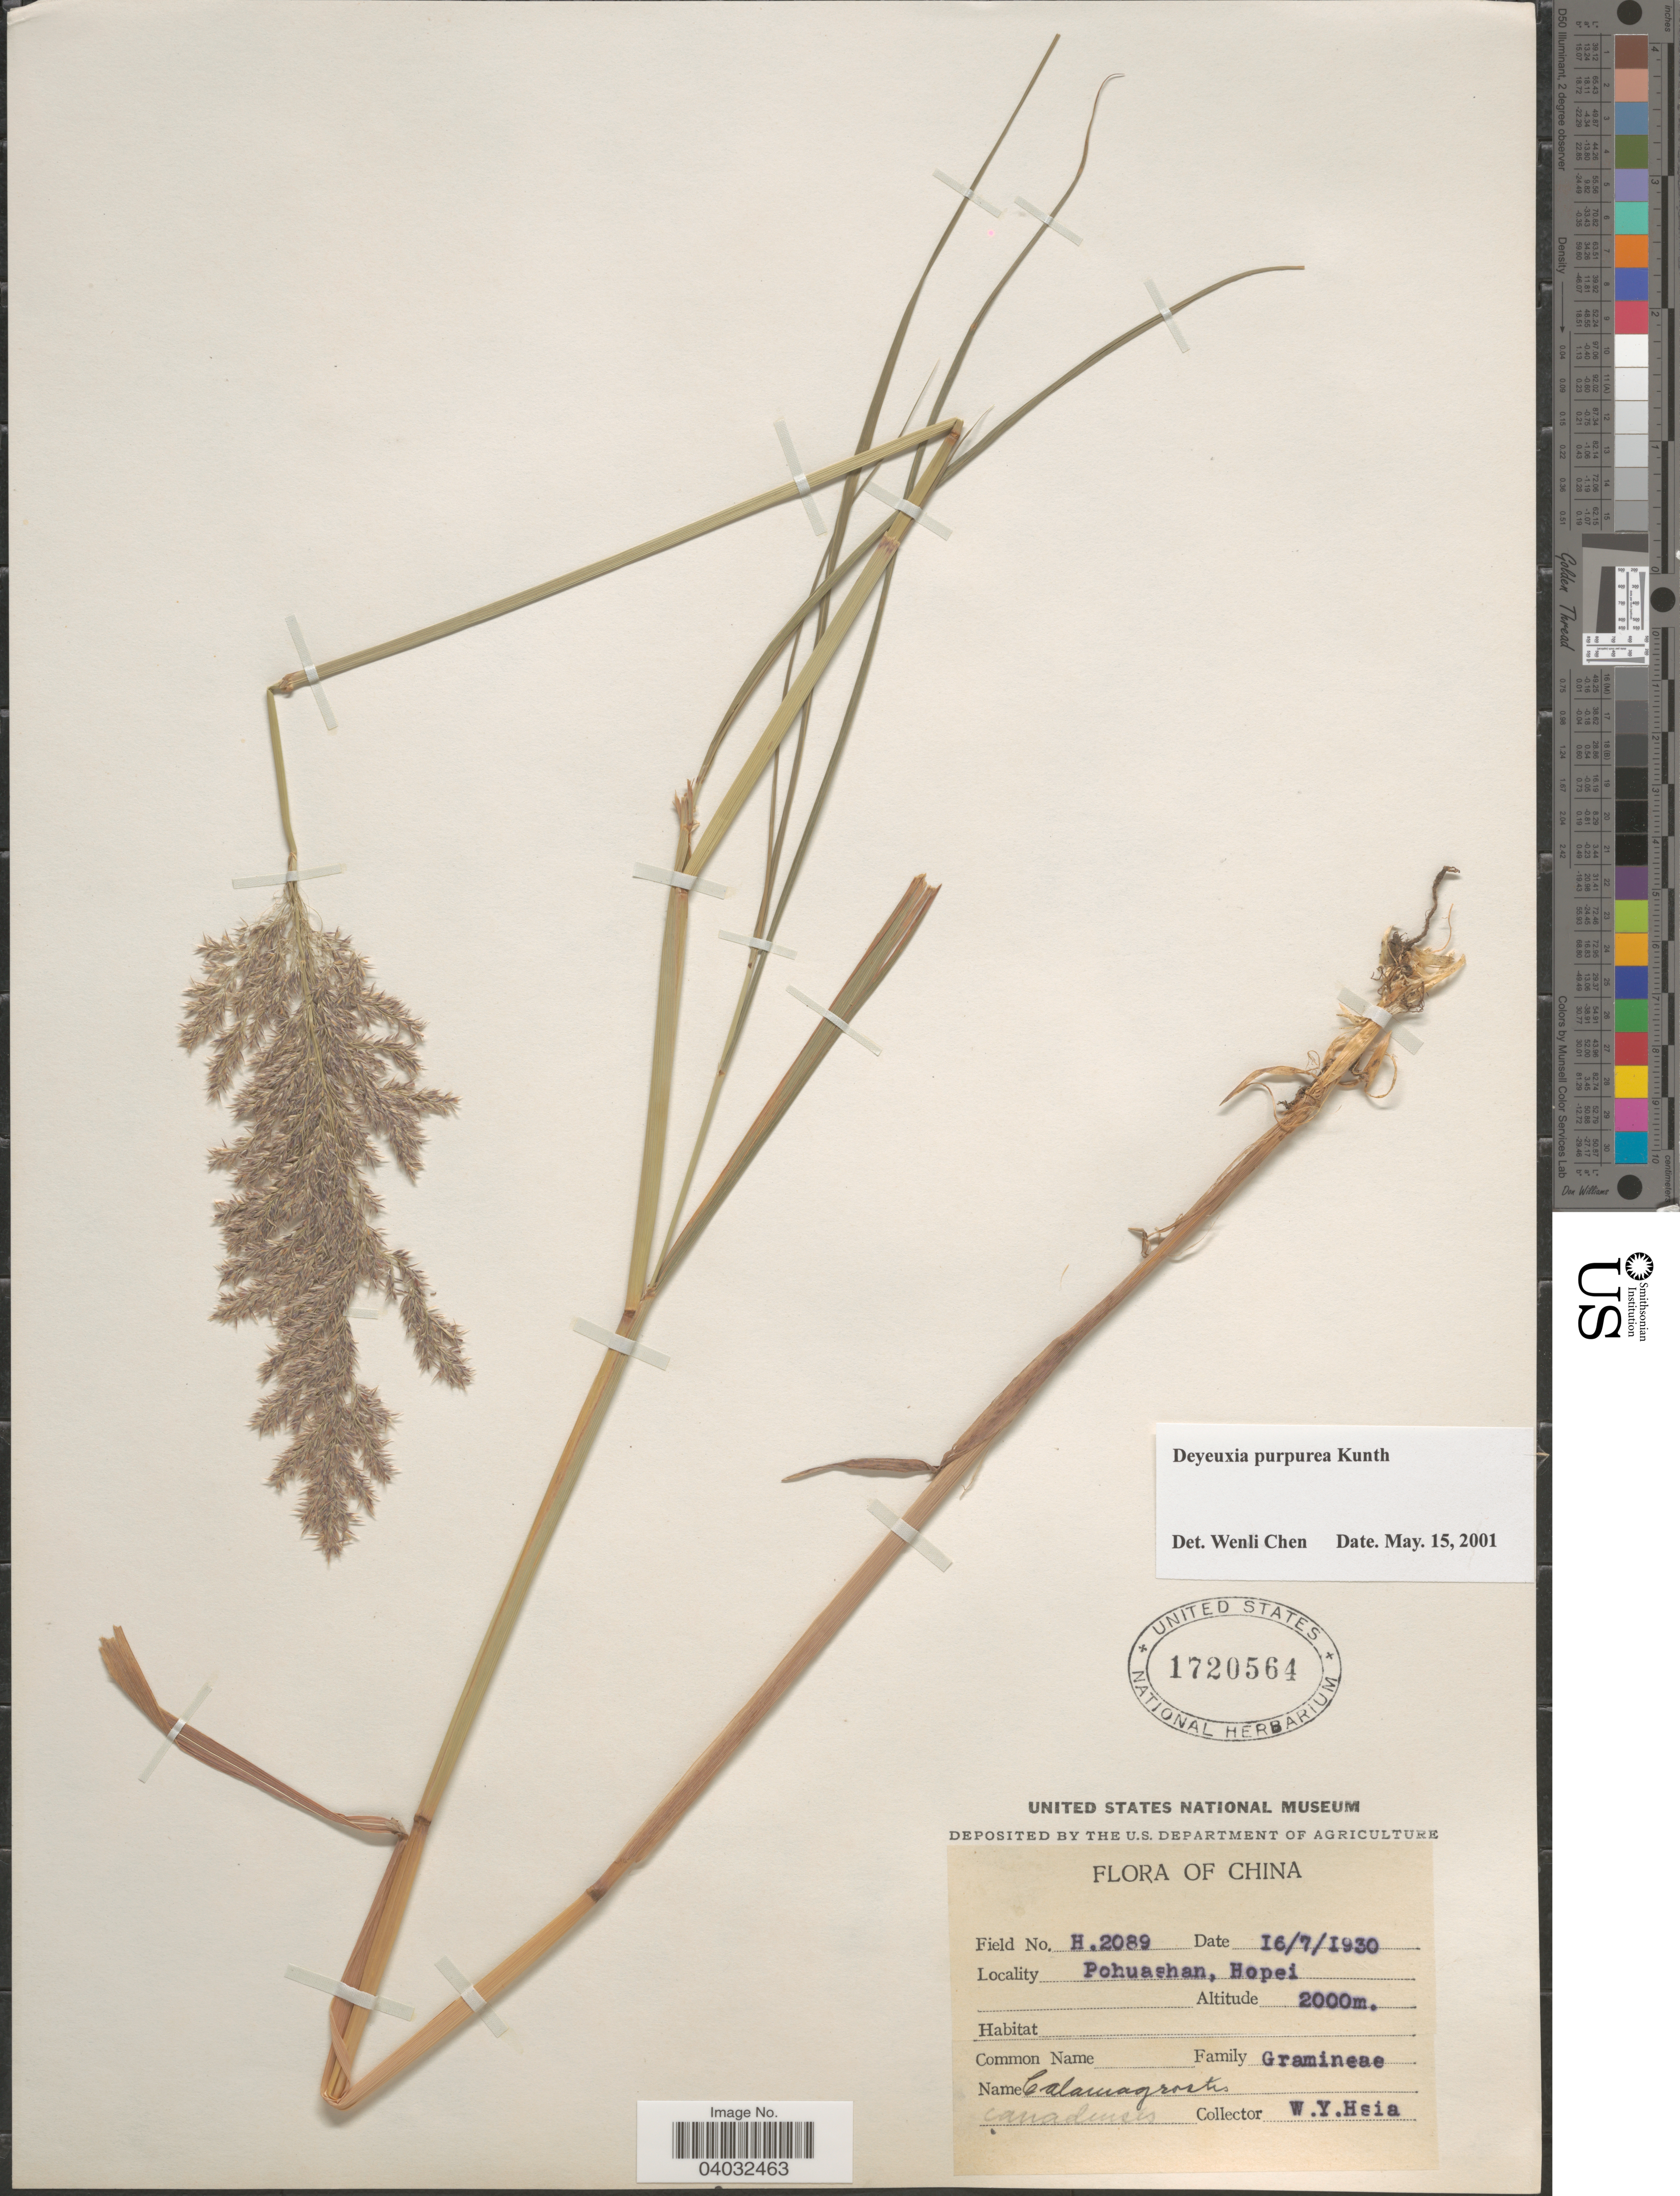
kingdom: Plantae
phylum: Tracheophyta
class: Liliopsida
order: Poales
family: Poaceae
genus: Calamagrostis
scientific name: Calamagrostis purpurea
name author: (Trin.) Trin.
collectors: W. Hsia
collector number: H 2089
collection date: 1930-07-16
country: China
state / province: Hebei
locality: Pohuashan, Hopei.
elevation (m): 2000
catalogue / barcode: US 1720564